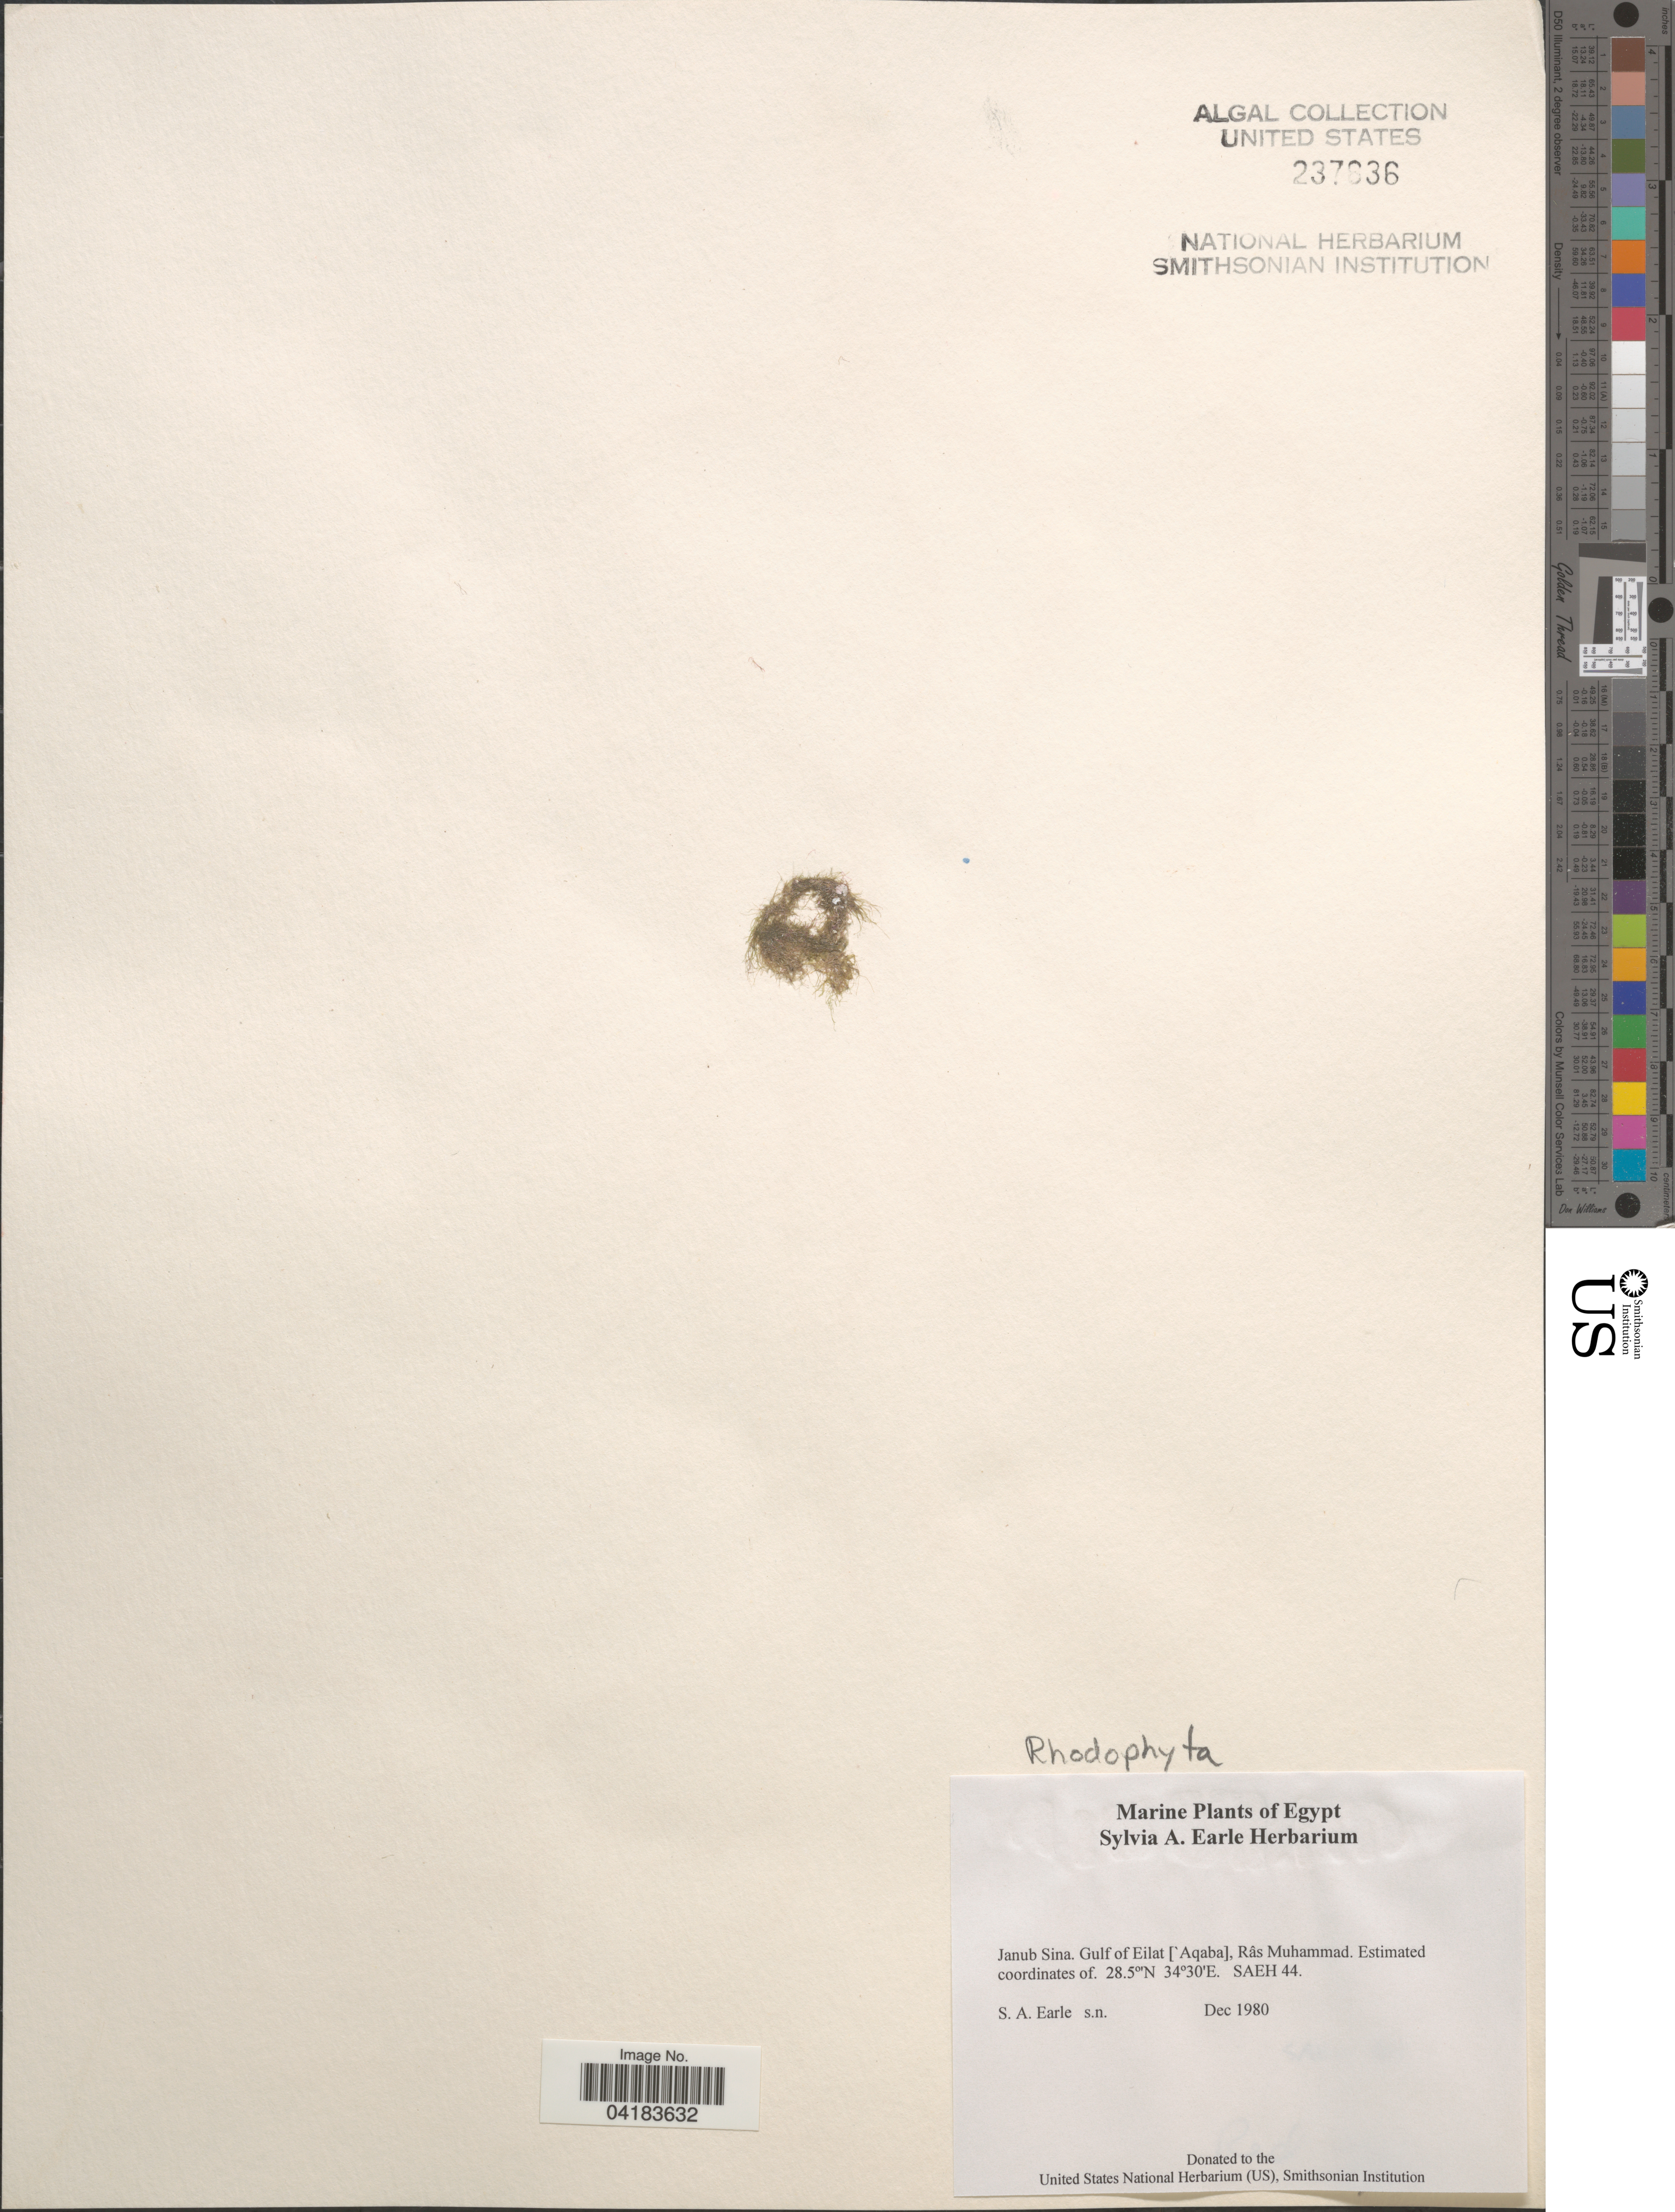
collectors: S. A. Earle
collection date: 1980-12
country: Egypt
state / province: Janub Sina'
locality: Gulf of Eilat ['Aqaba], Râs Muhammad.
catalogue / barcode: US 237636